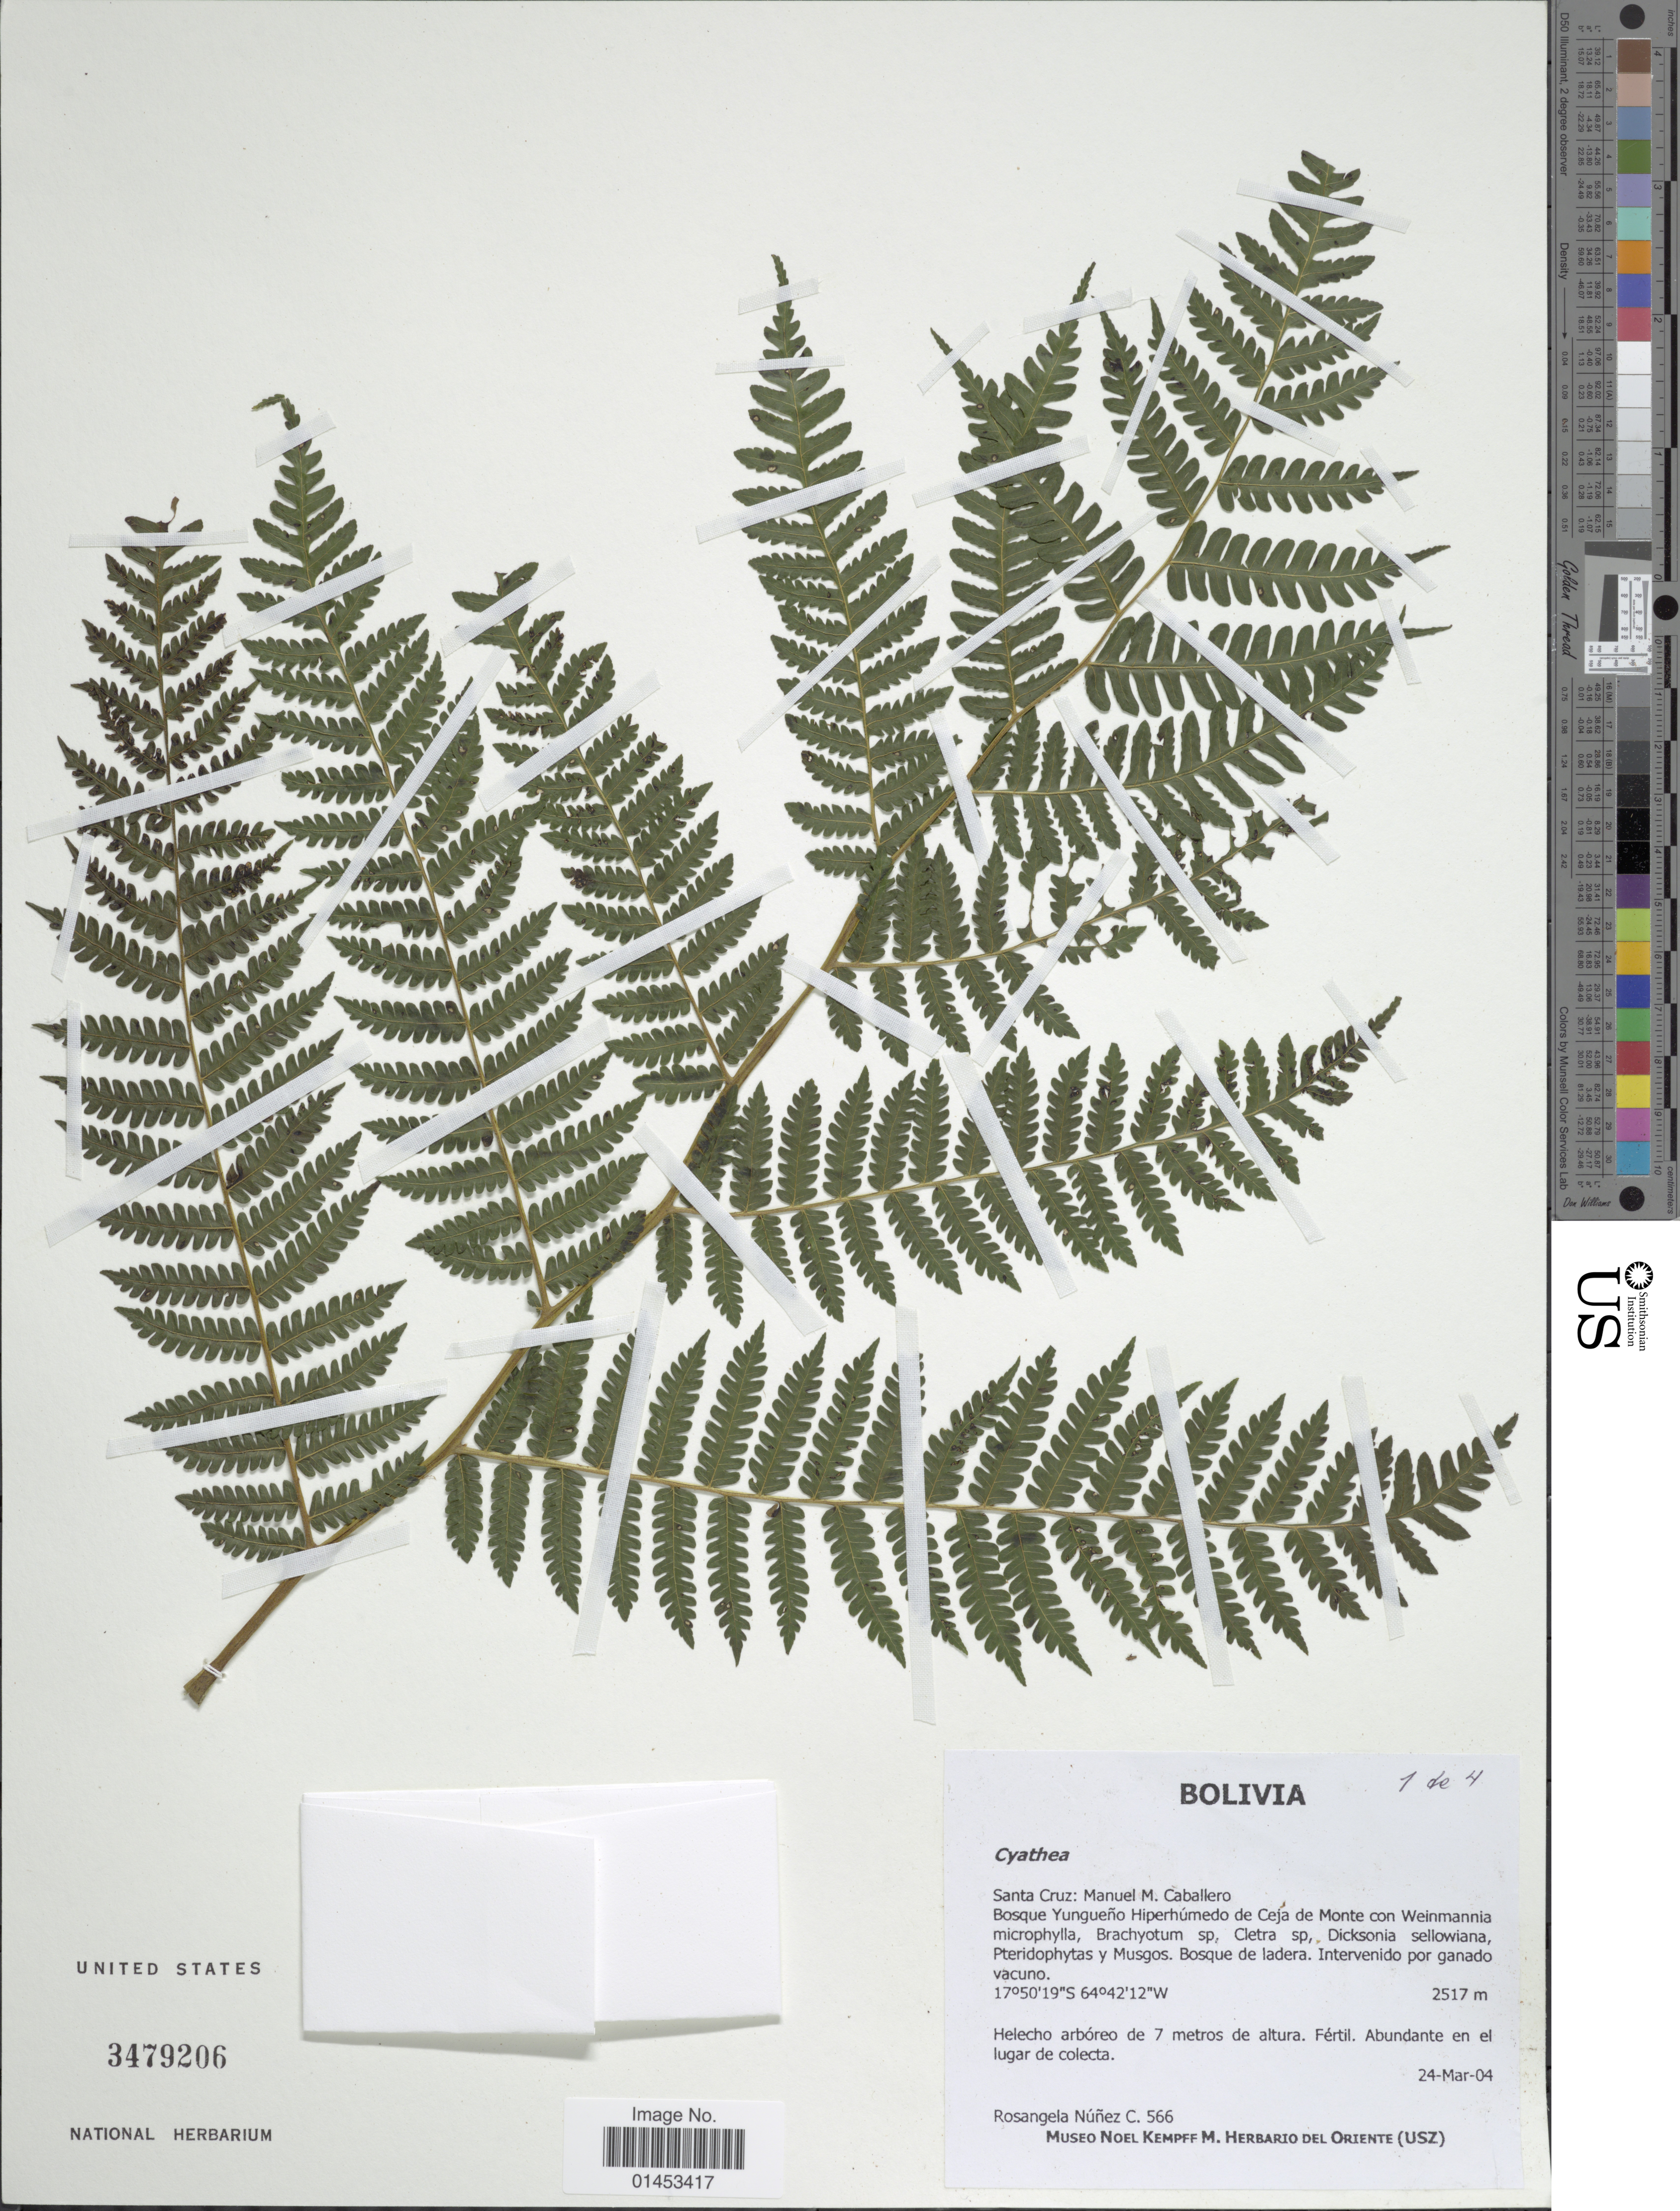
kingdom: Plantae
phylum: Tracheophyta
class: Polypodiopsida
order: Cyatheales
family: Cyatheaceae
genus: Cyathea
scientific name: Cyathea sp.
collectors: R. Núnez Cabrera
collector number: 566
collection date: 2004-03-24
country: Bolivia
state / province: Santa Cruz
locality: Santa Cruz: Manuel M. Caballero, Bosque Yungueno Hiperhumedo de Ceja de Monte con Weinmannia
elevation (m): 2517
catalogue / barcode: US 3479206